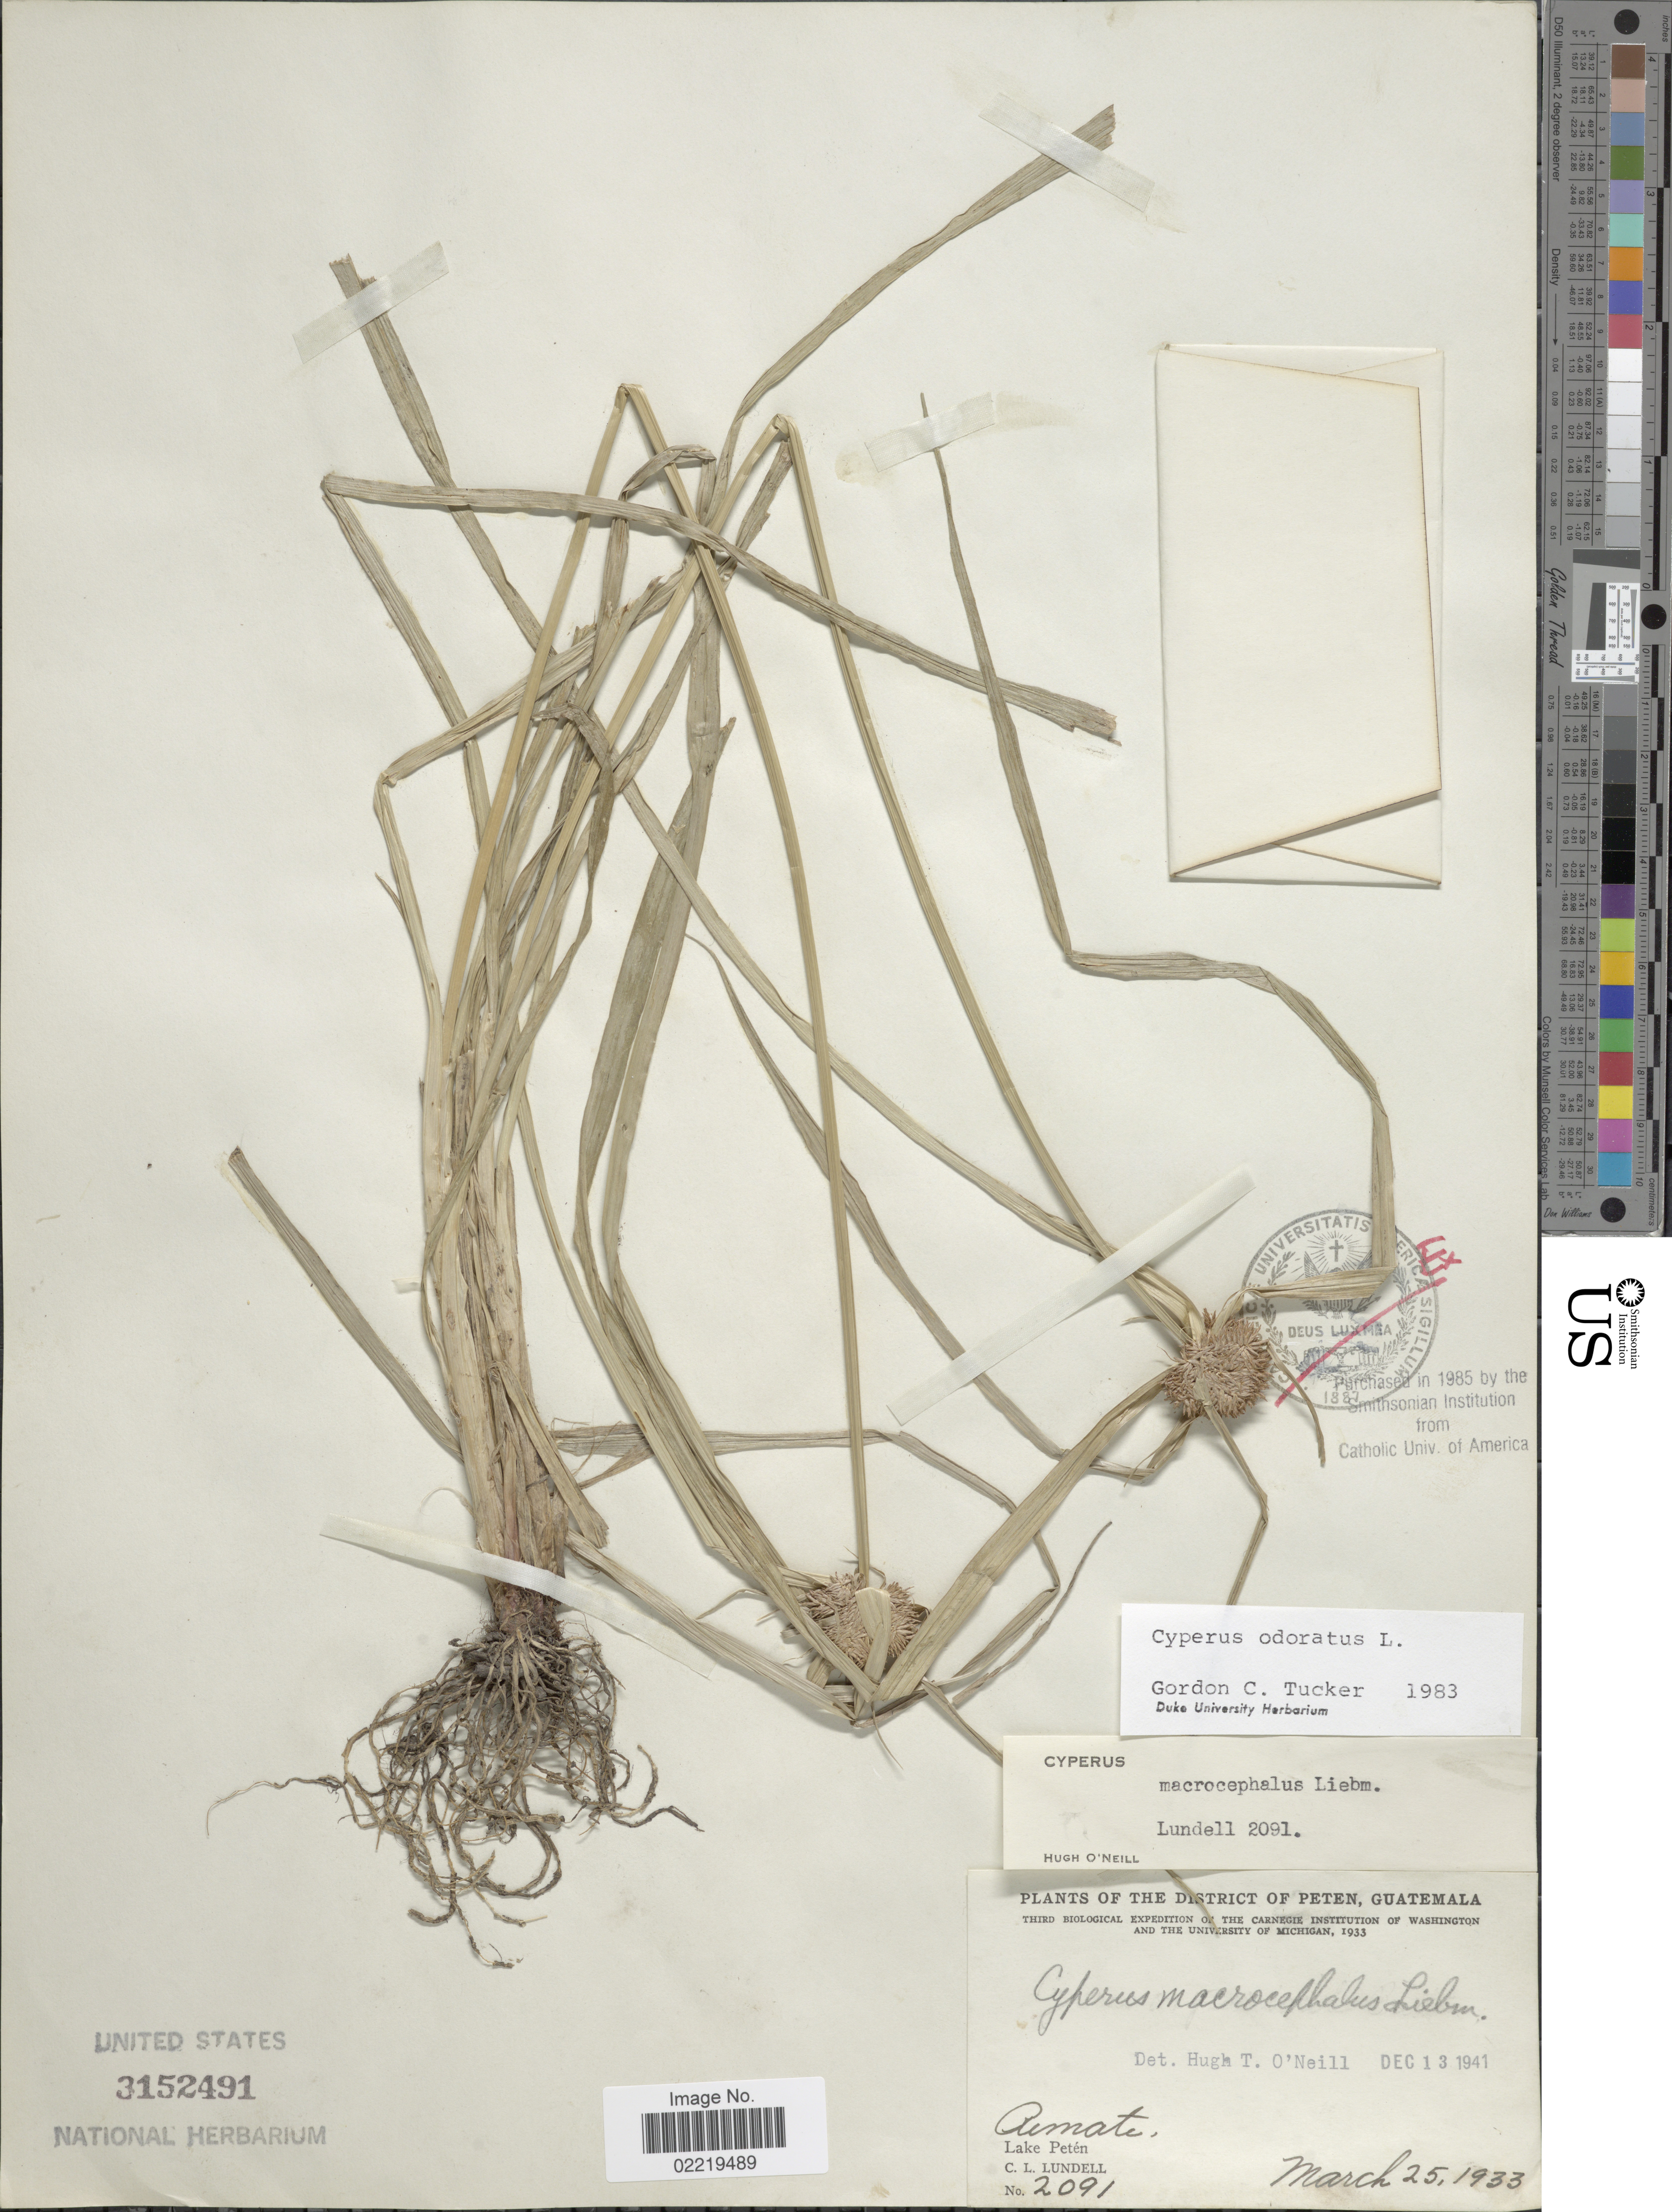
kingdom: Plantae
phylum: Tracheophyta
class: Liliopsida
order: Poales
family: Cyperaceae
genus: Cyperus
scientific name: Cyperus odoratus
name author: L.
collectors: C. L. Lundell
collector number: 2091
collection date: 1933-03-25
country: Guatemala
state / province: El Petén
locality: District of Peten, Remate, Lake Peten.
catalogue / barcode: US 3152491